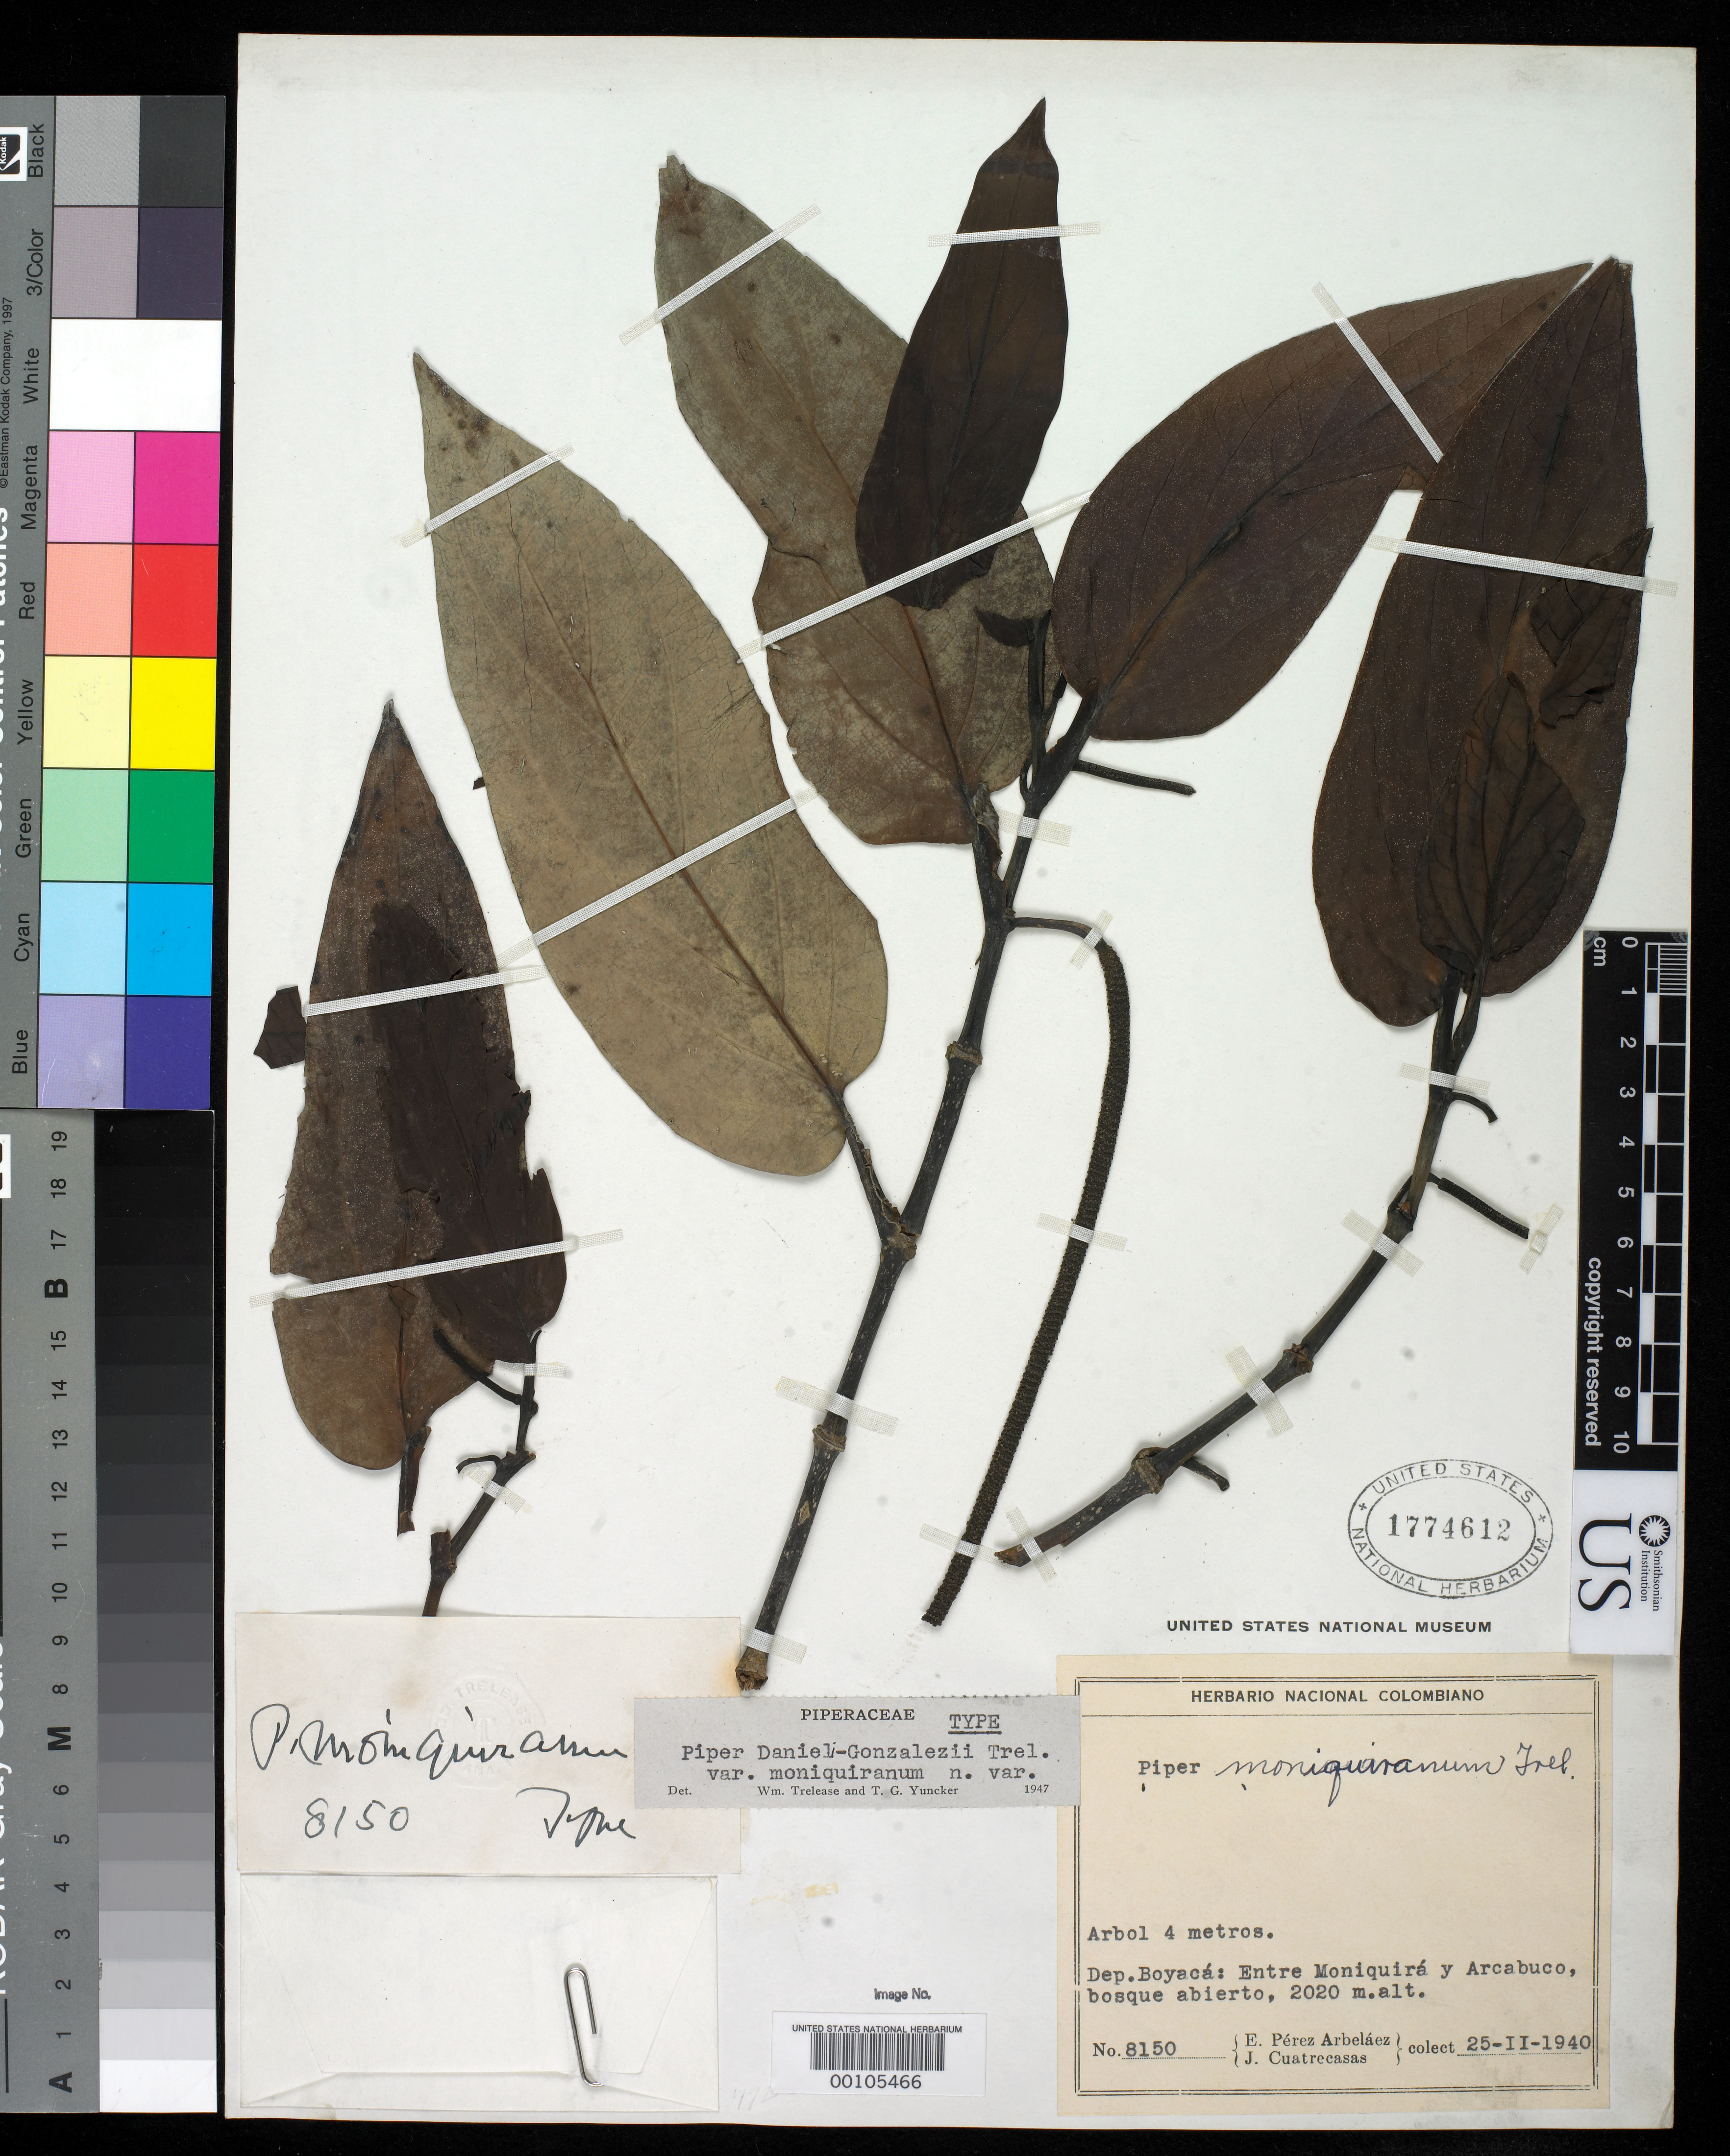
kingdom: Plantae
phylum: Tracheophyta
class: Magnoliopsida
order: Piperales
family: Piperaceae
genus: Piper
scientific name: Piper daniel-gonzalezii var. moniquiranum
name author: Trel. & Yunck.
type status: Holotype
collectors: E. Pérez Arbeláez & J. Cuatrecasas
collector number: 8150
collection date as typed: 25 Feb 1940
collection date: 1940-02-25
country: Colombia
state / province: Boyacá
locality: Between Moniquira and Arcabuco.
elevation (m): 2020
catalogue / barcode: US 1774612